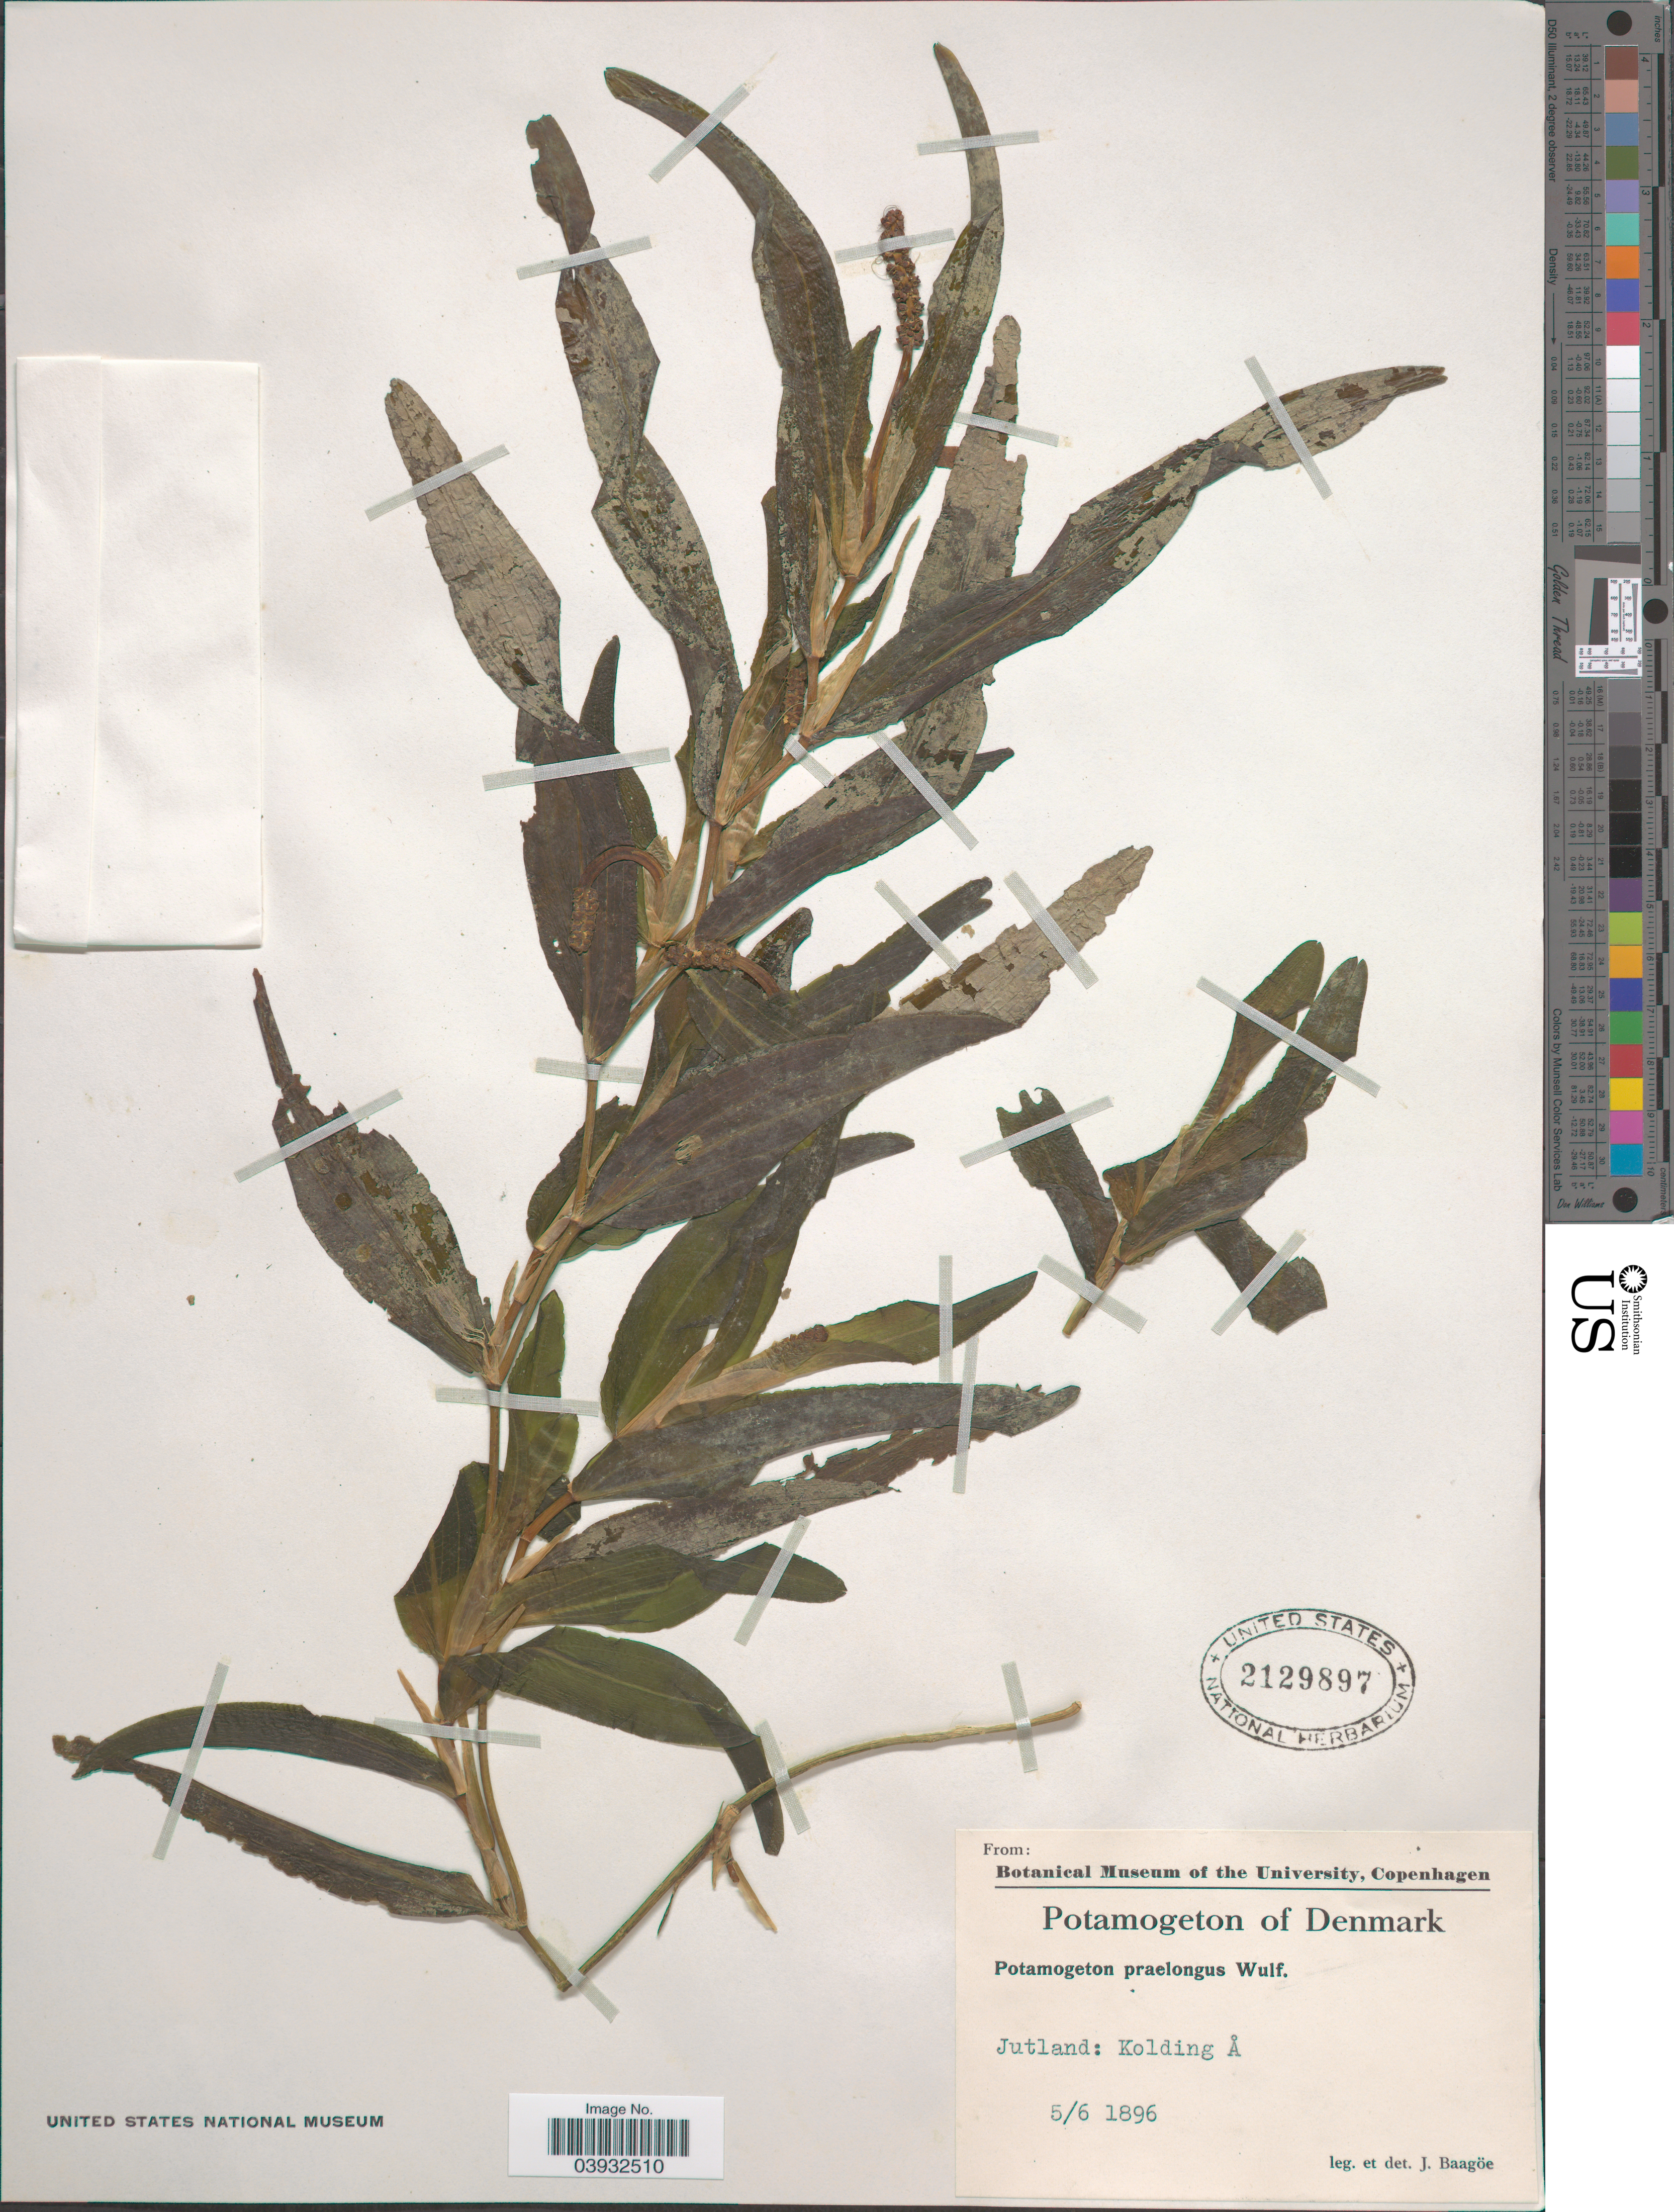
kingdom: Plantae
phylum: Tracheophyta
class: Liliopsida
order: Alismatales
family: Potamogetonaceae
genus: Potamogeton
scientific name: Potamogeton praelongus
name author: Wulfen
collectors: J. Baagoe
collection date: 1896-06-05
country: Denmark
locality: Jutland: Kolding Å.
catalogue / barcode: US 2129897